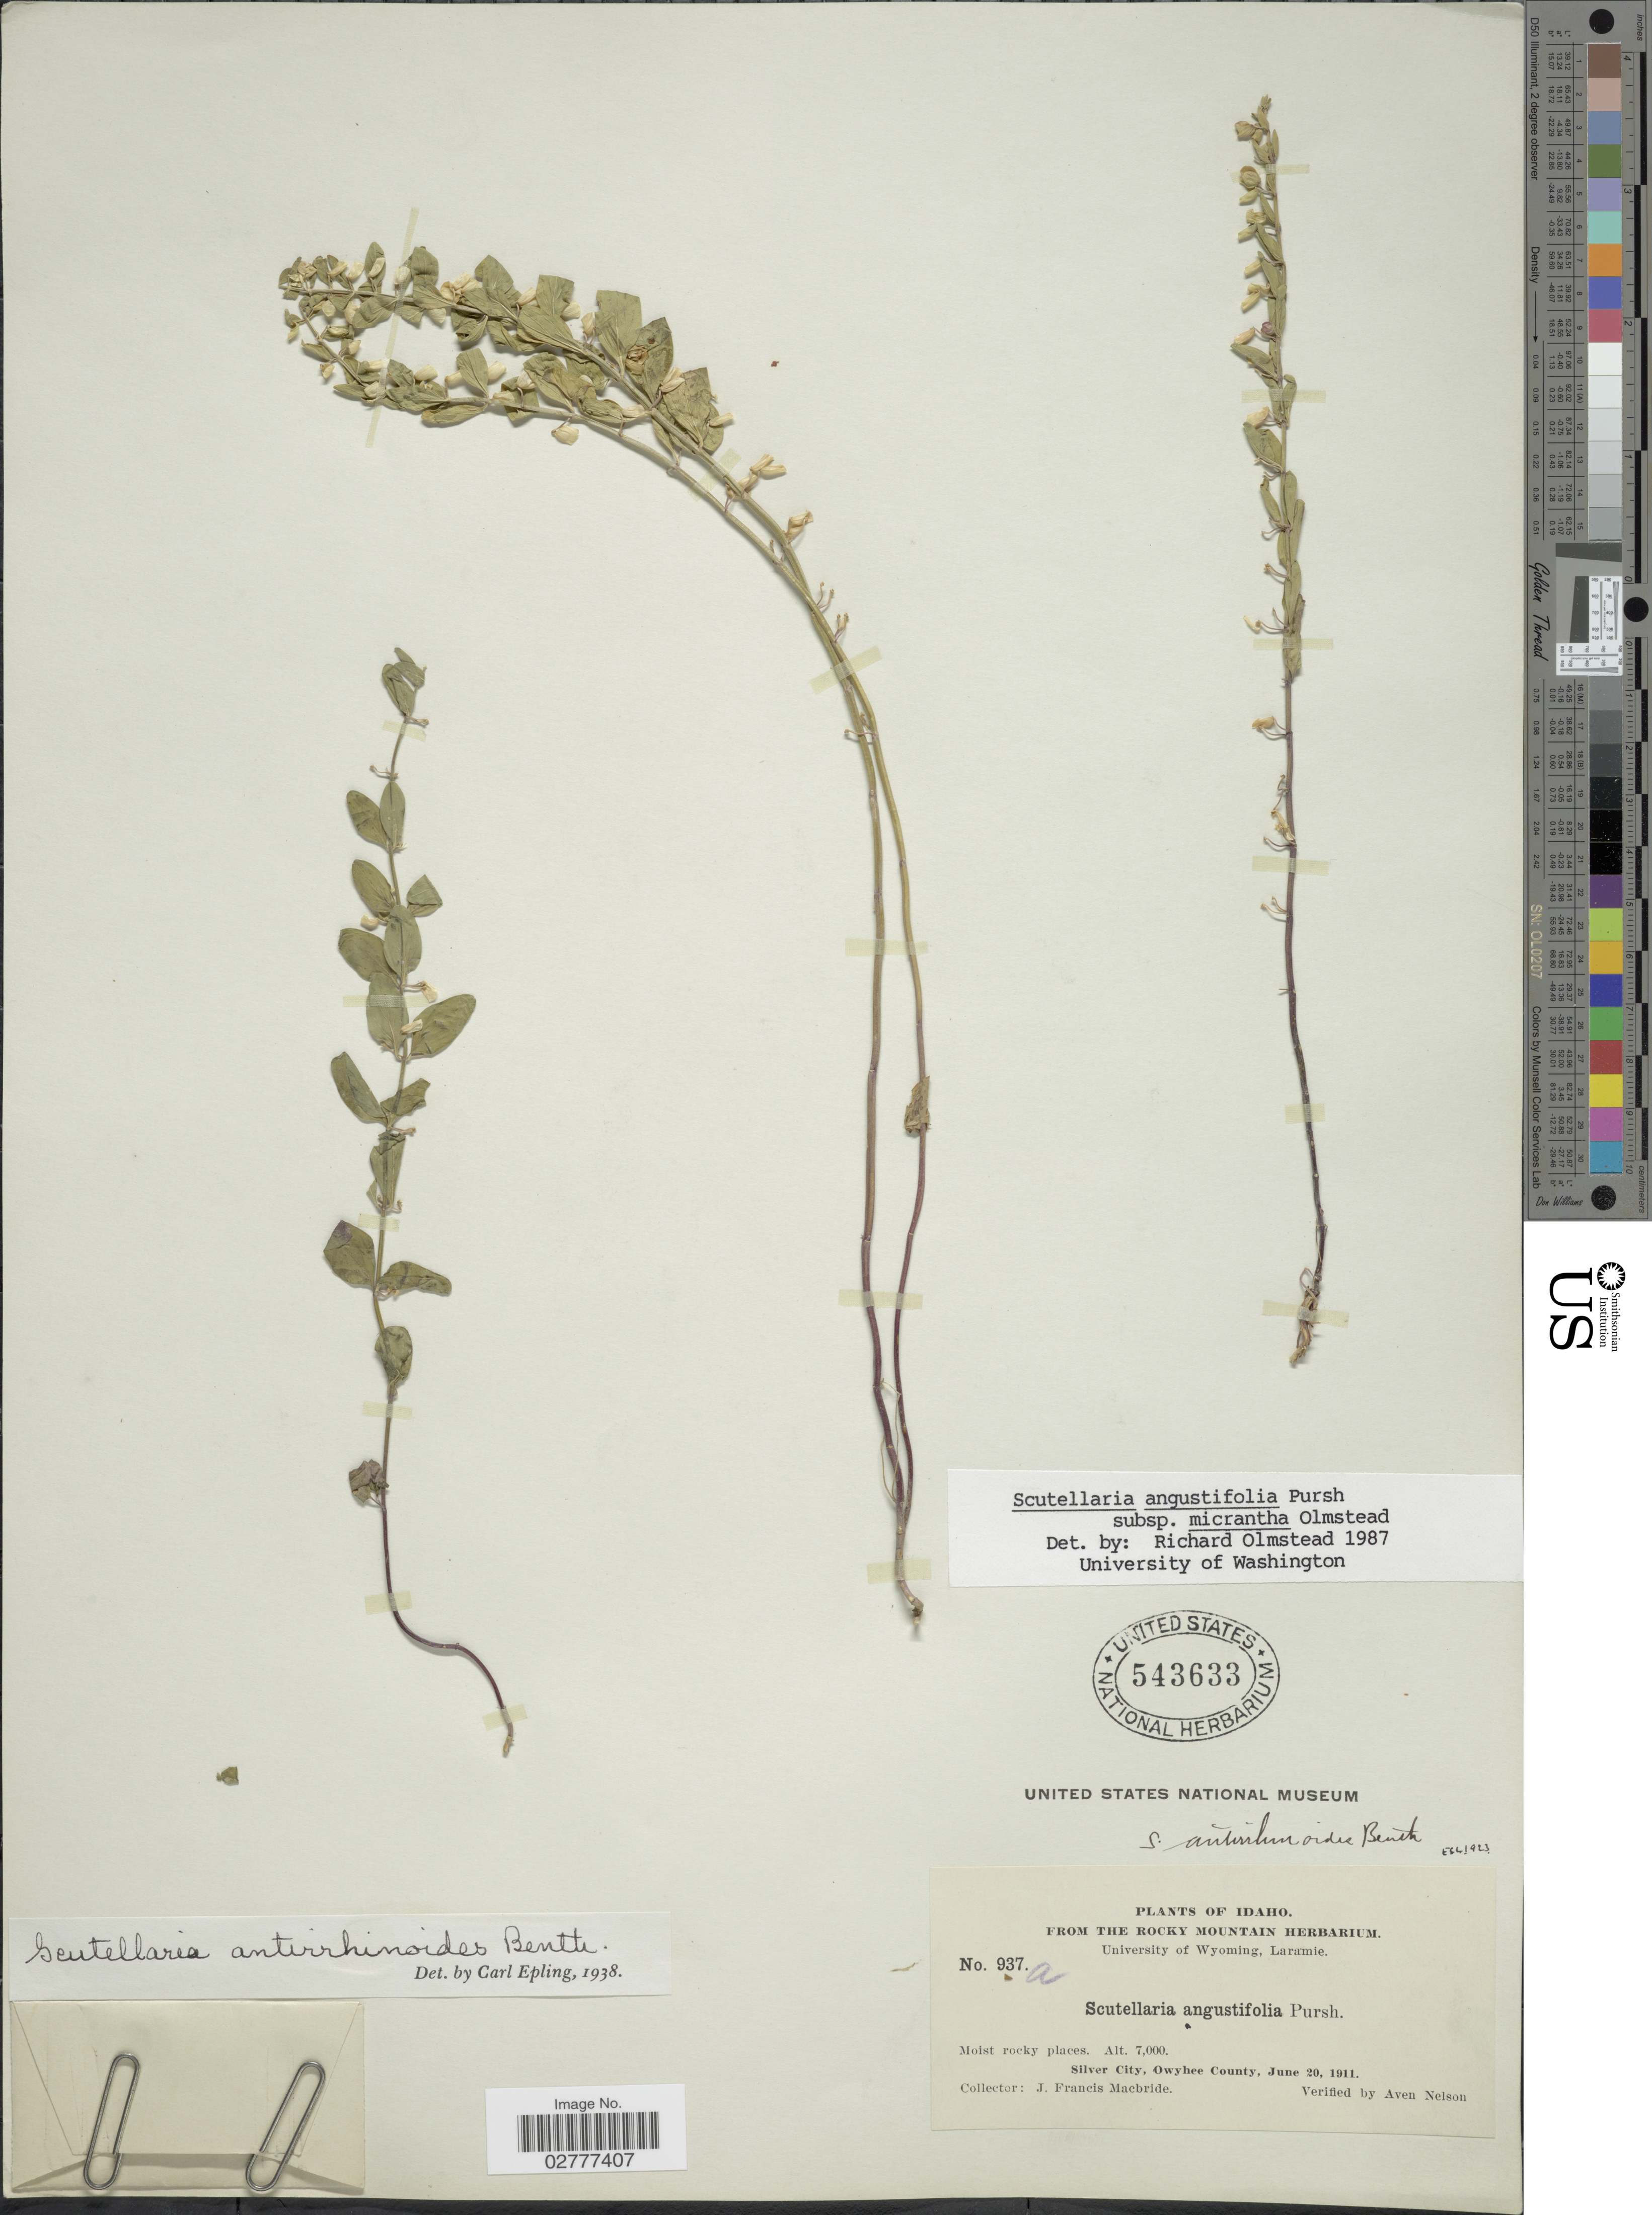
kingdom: Plantae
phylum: Tracheophyta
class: Magnoliopsida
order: Lamiales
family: Lamiaceae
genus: Scutellaria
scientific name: Scutellaria angustifolia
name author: Pursh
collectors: J. F. Macbride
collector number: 937a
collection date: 1911-06-20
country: United States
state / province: Idaho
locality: Silver City, Owyhee County.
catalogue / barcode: US 543633